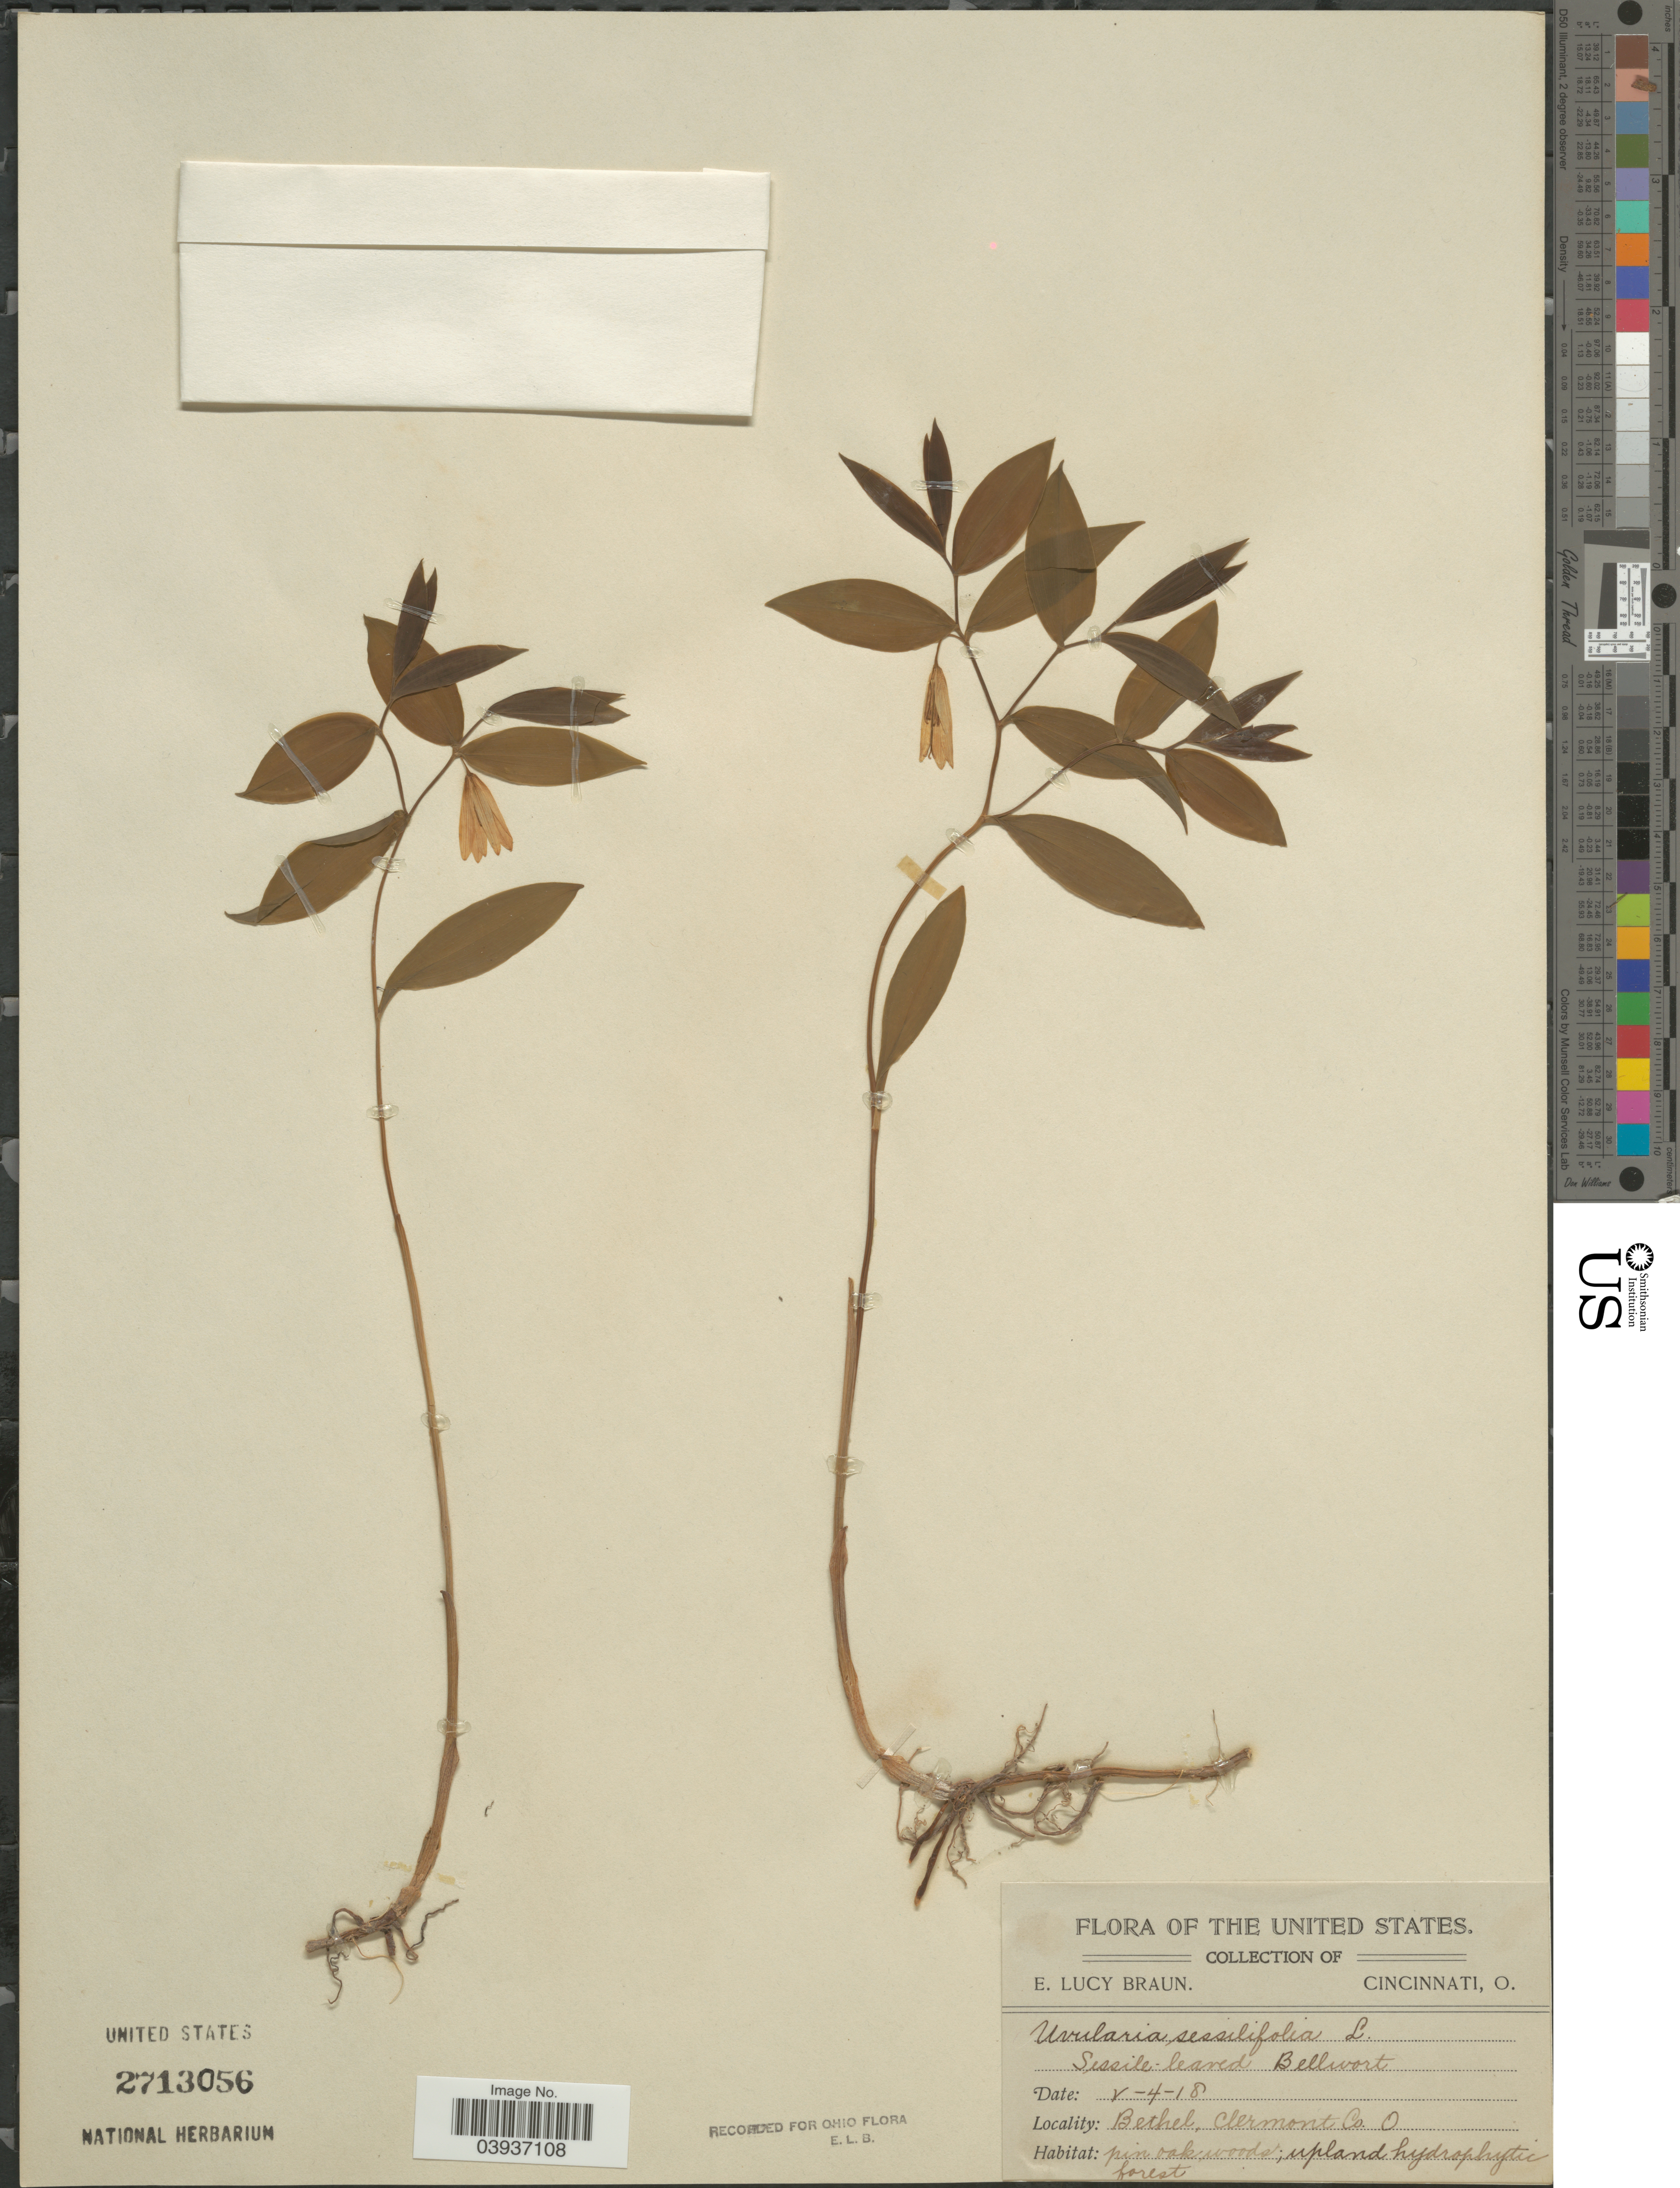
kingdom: Plantae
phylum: Tracheophyta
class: Liliopsida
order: Liliales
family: Colchicaceae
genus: Uvularia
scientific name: Uvularia sessilifolia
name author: L.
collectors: E. L. Braun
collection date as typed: Transcribed d/m/y: 4/5/18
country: United States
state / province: Ohio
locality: Bethel, Clermont Co.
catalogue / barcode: US 2713056